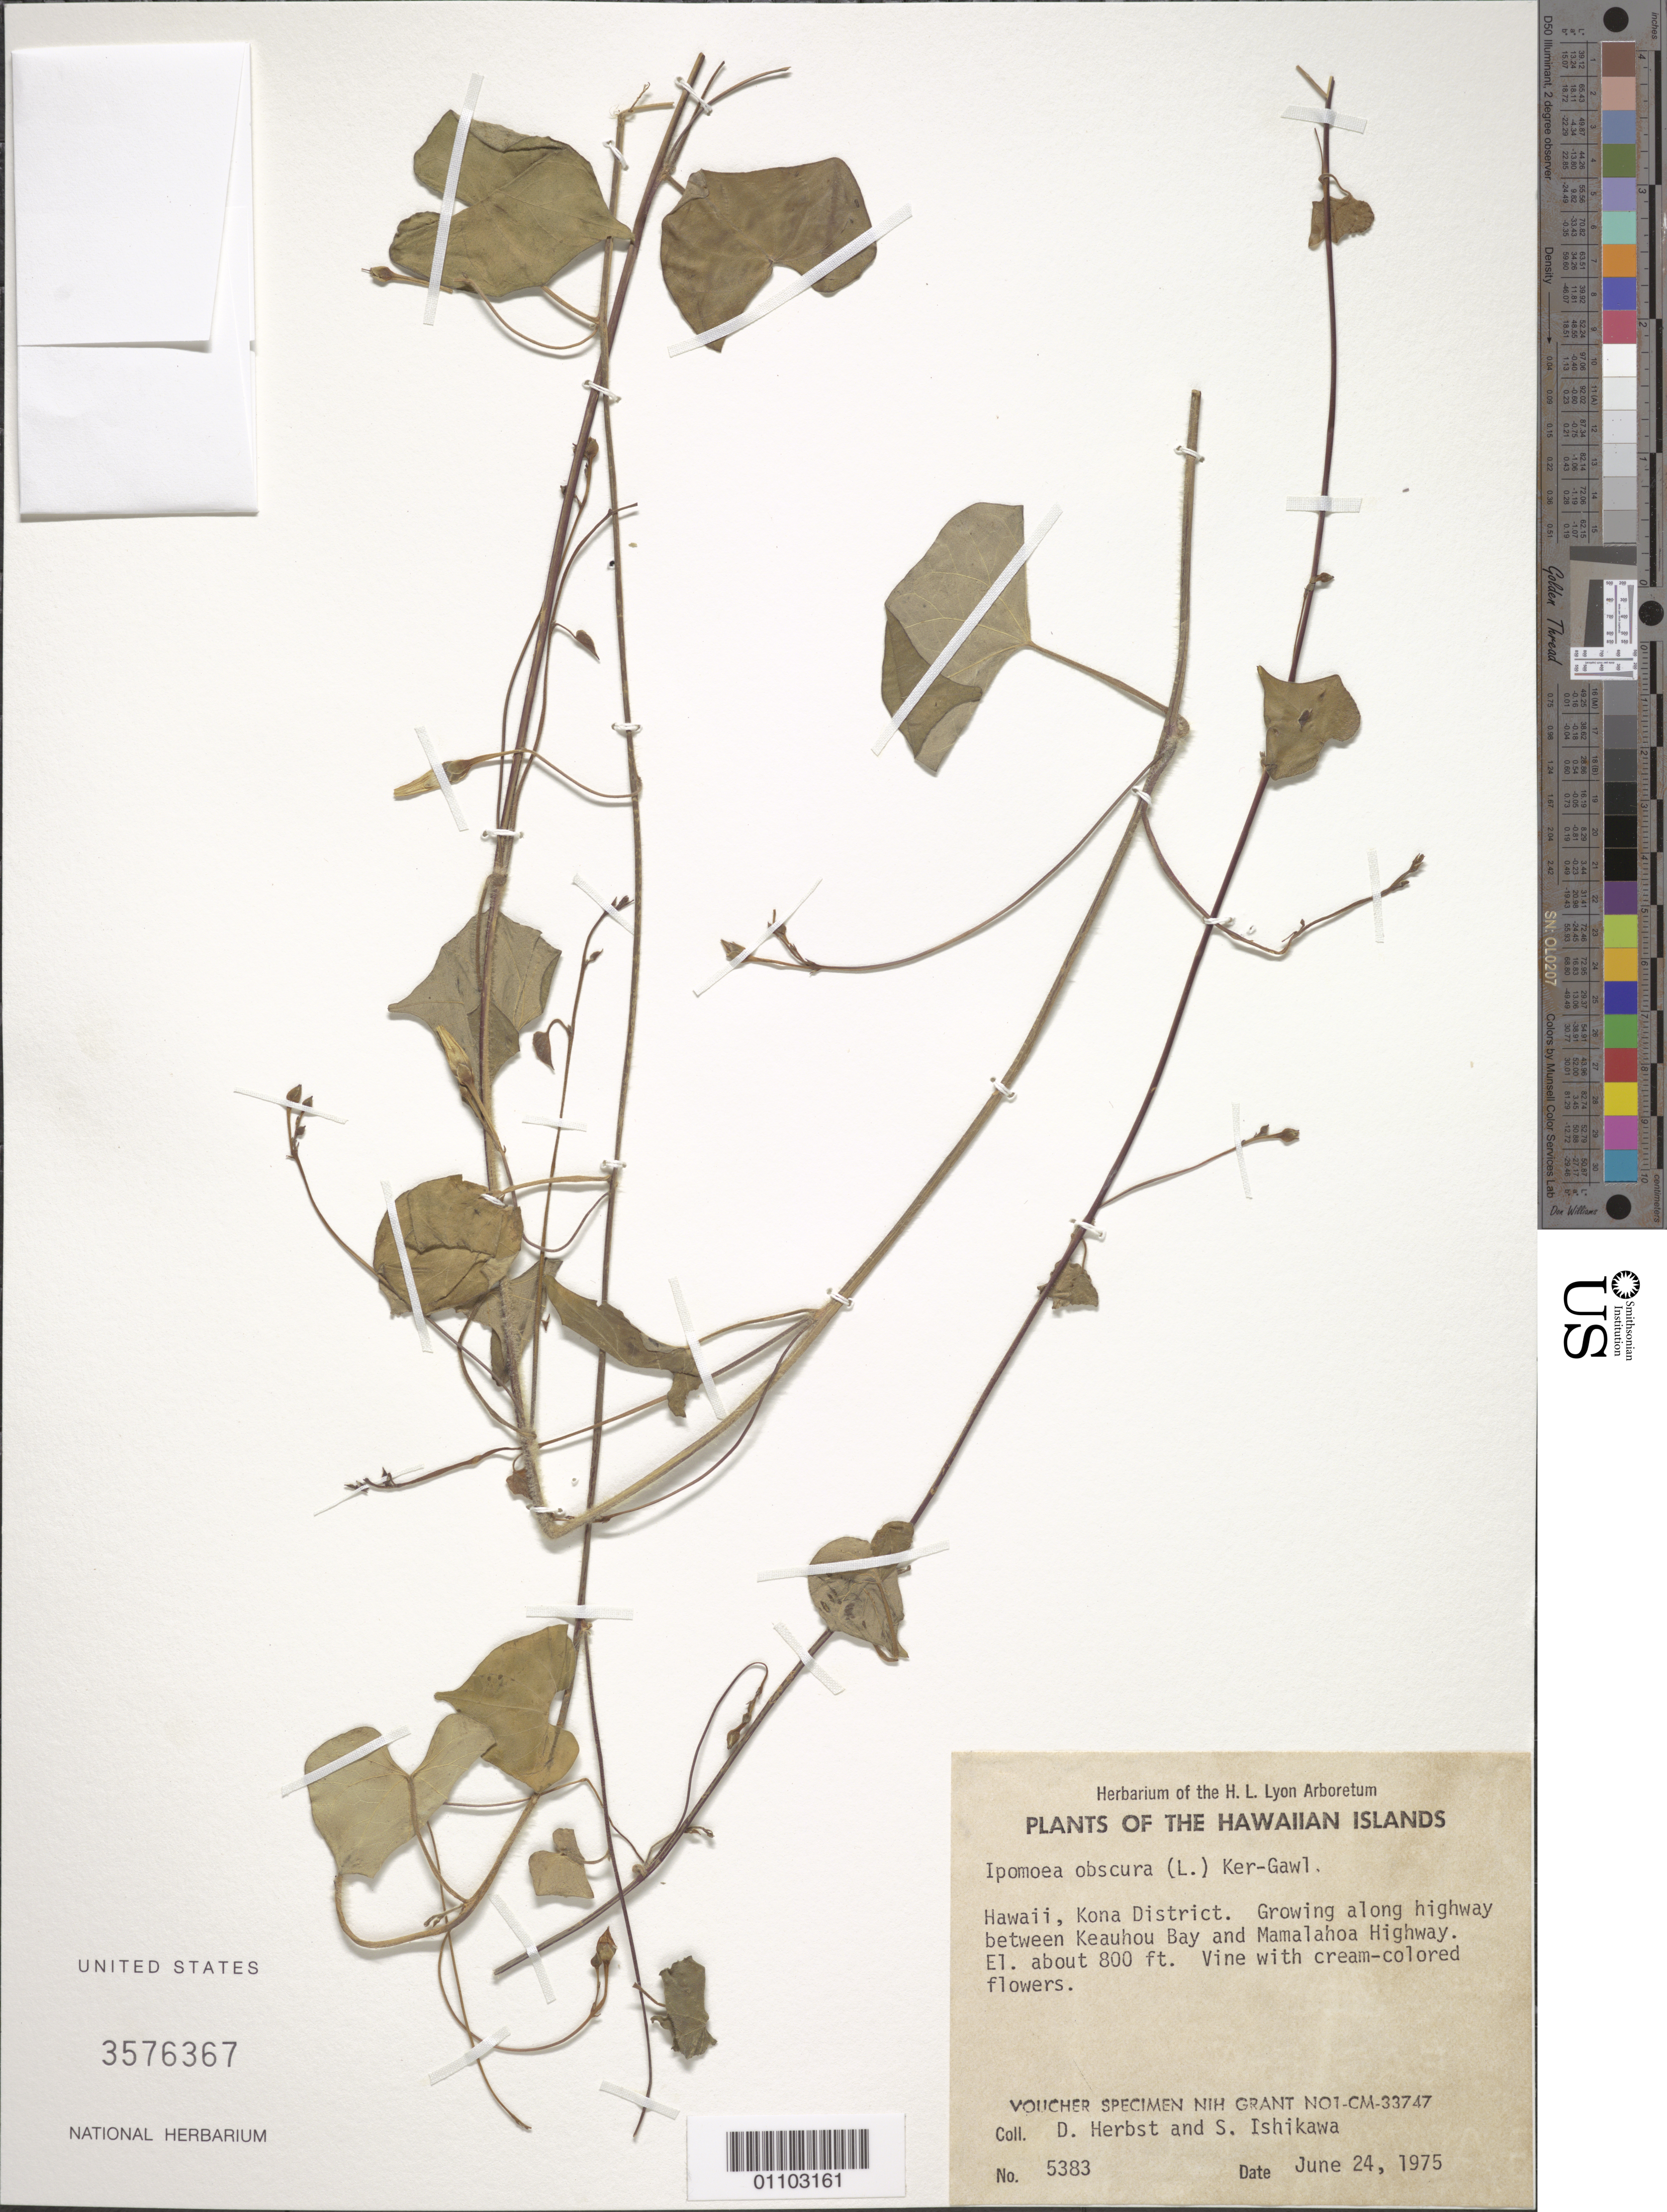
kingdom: Plantae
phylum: Tracheophyta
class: Magnoliopsida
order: Solanales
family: Convolvulaceae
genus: Ipomoea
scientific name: Ipomoea obscura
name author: (L.) Ker Gawl.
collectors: D. R. Herbst & S. Ishikawa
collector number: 5383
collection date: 1975-06-24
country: United States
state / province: Hawaii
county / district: Hawaii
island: Hawaii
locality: Kona District, along Highway between Keauhou Bay and MamalahoaHighway.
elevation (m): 244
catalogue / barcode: US 3576367